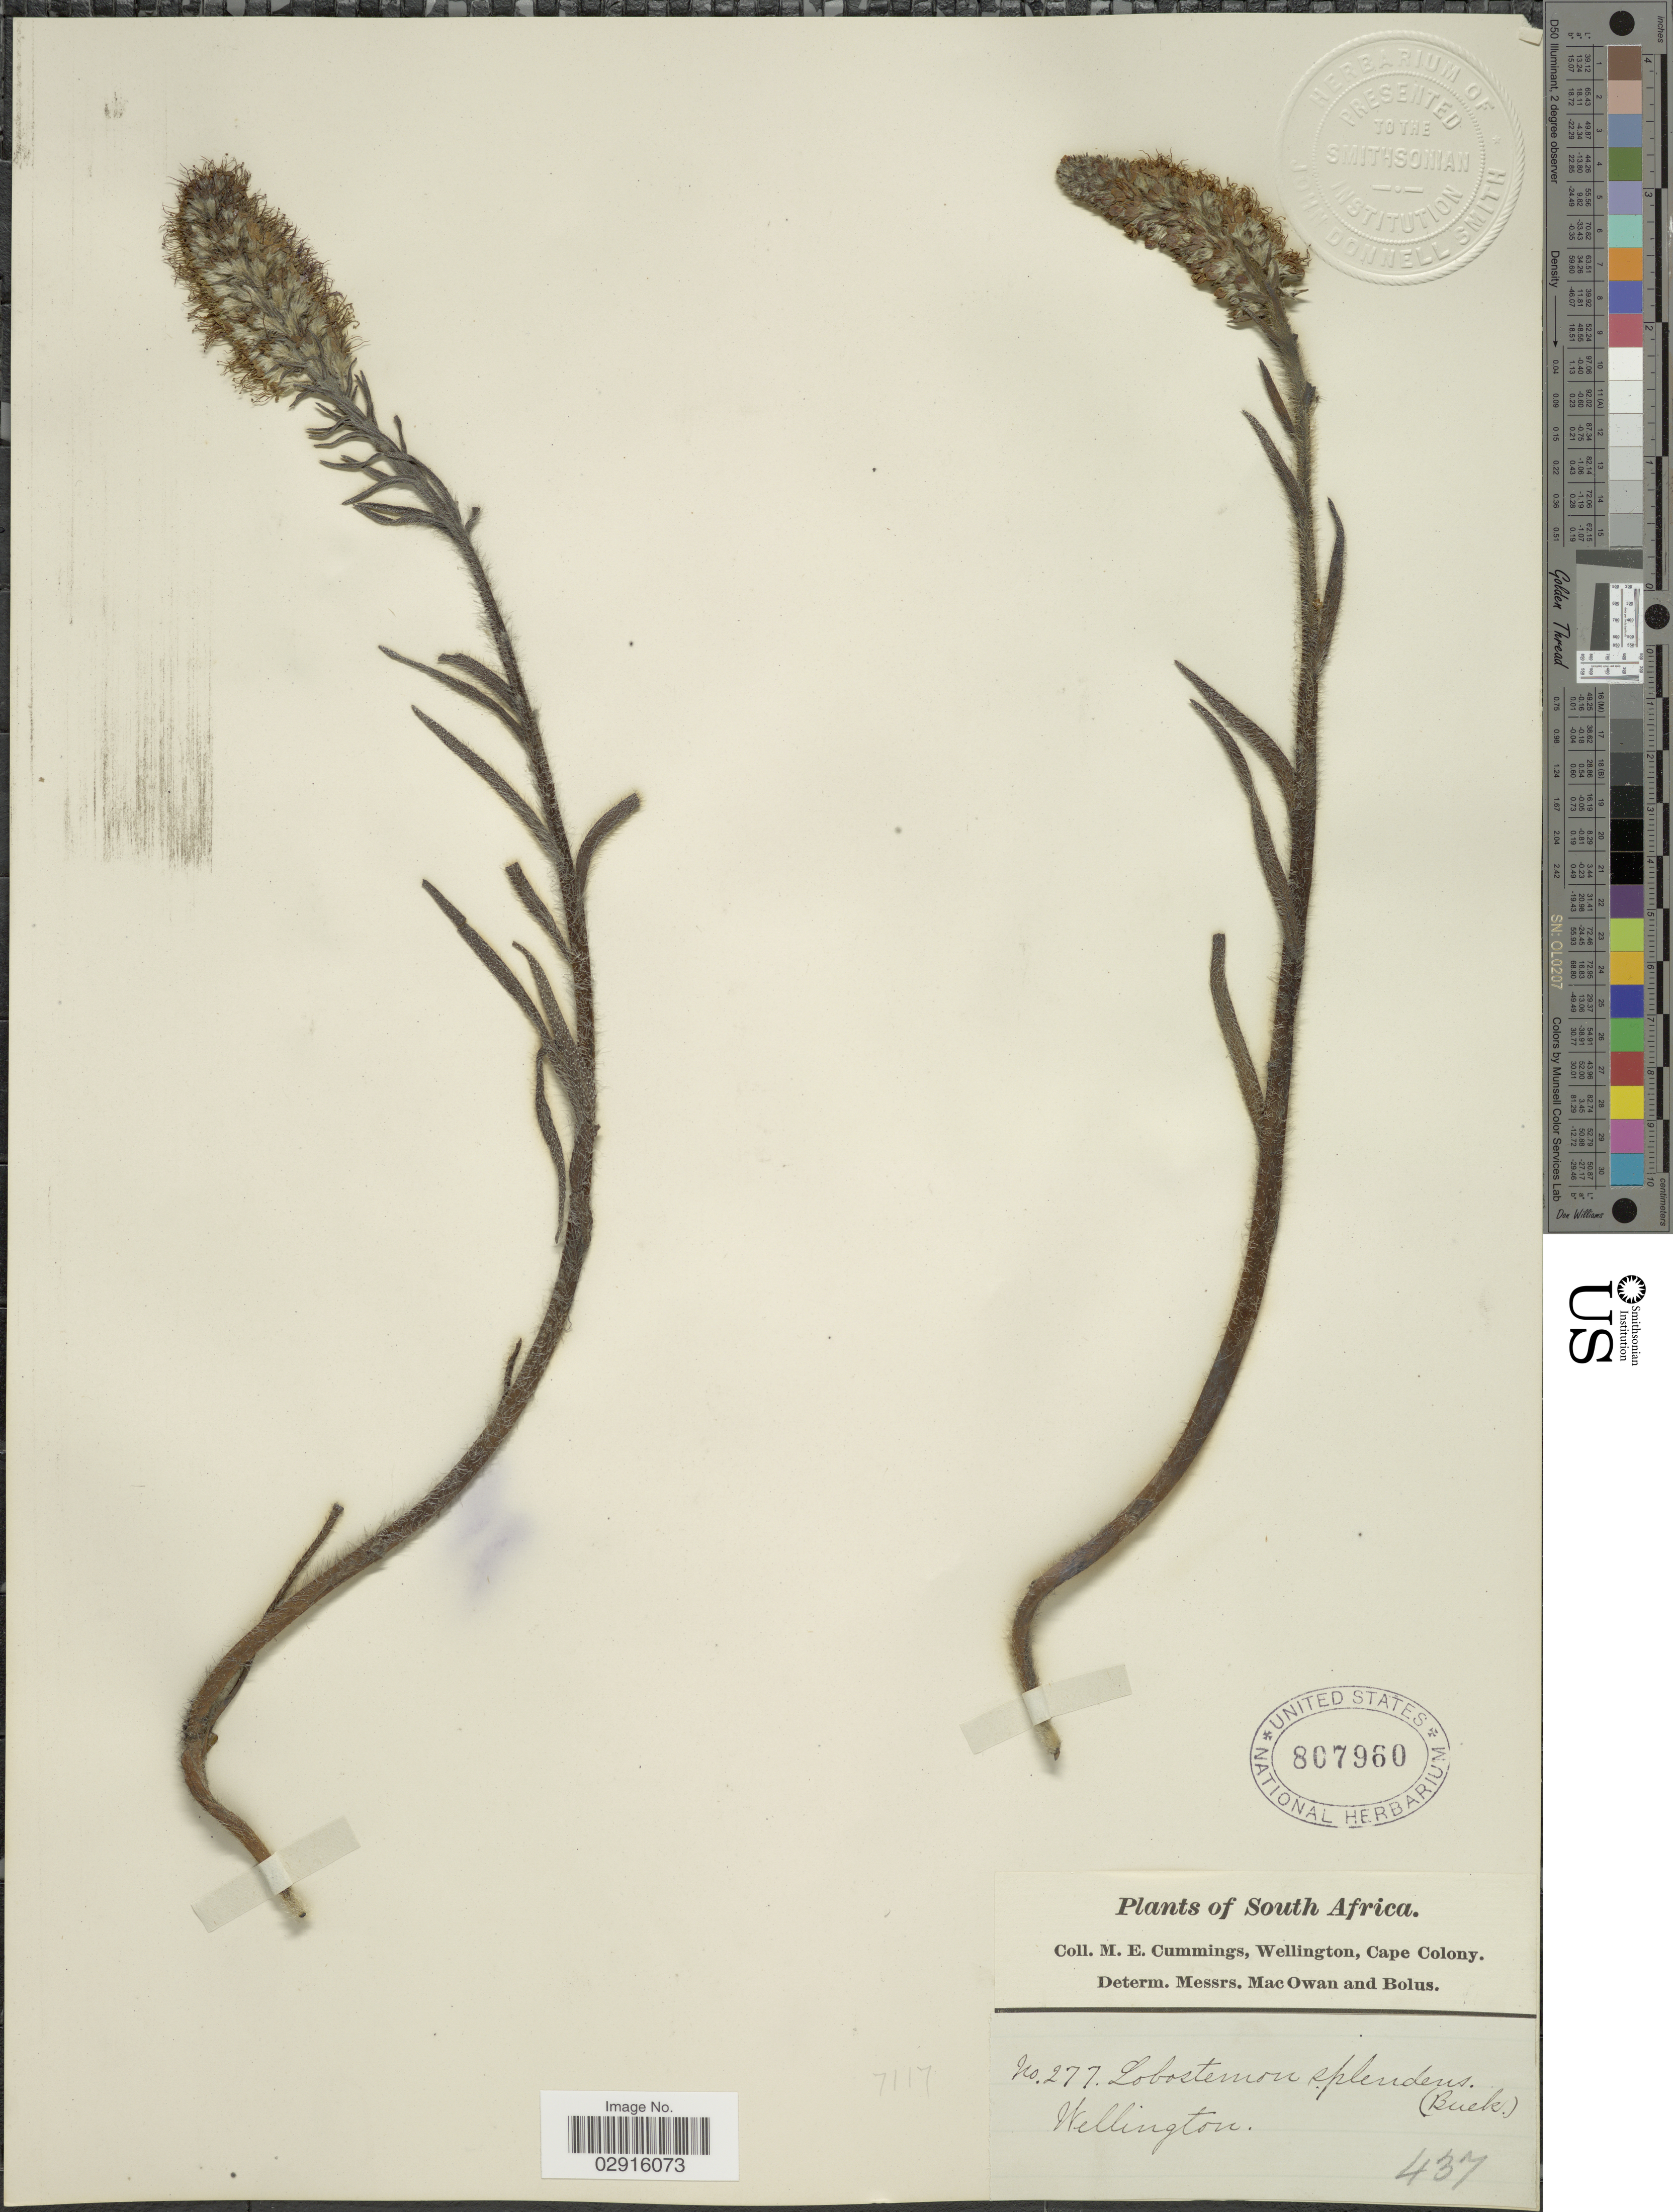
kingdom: Plantae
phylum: Tracheophyta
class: Magnoliopsida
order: Boraginales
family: Boraginaceae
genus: Lobostemon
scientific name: Lobostemon splendens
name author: H. Buek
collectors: M. E. Cummings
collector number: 277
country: South Africa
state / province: Western Cape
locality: Wellington, Cape Colony.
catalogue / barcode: US 807960